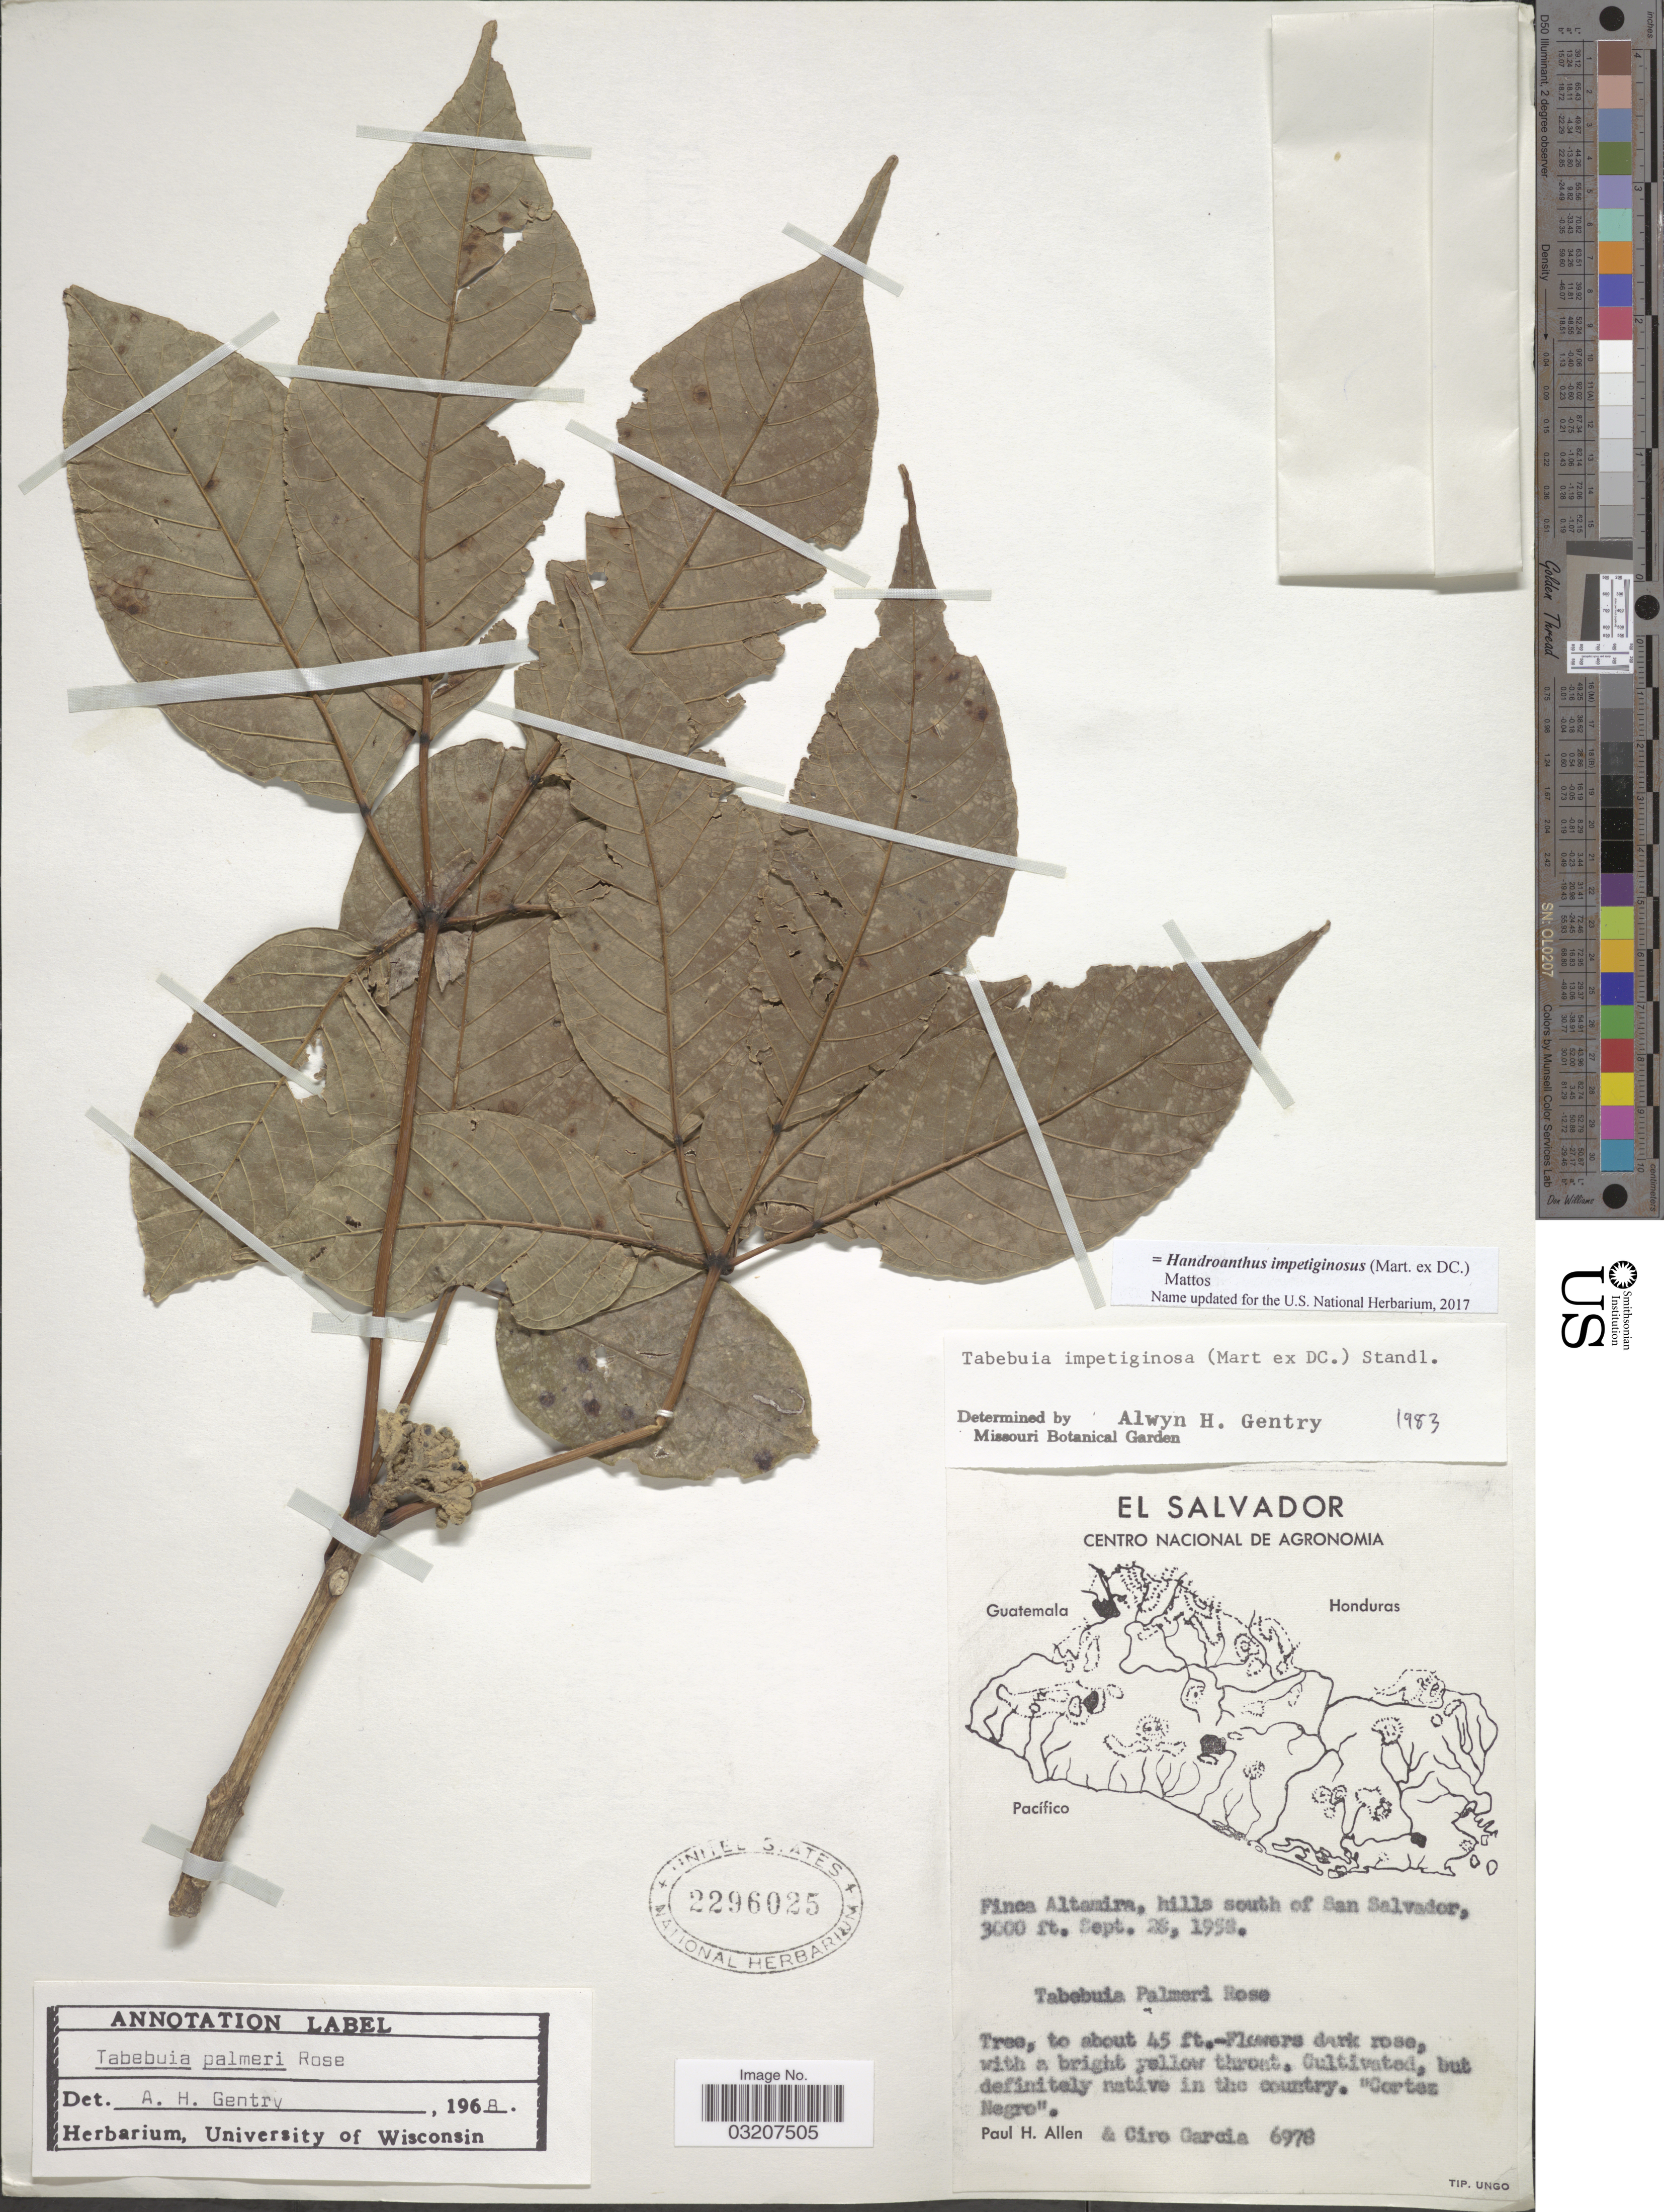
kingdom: Plantae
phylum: Tracheophyta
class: Magnoliopsida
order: Lamiales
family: Bignoniaceae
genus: Handroanthus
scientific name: Handroanthus impetiginosus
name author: (Mart. ex DC.) Mattos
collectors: P. H. Allen & C. Garcia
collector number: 6978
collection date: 1958-09-28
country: El Salvador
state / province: San Salvador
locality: Finca Altamira, hills south of San Salvador.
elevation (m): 914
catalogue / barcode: US 2296025